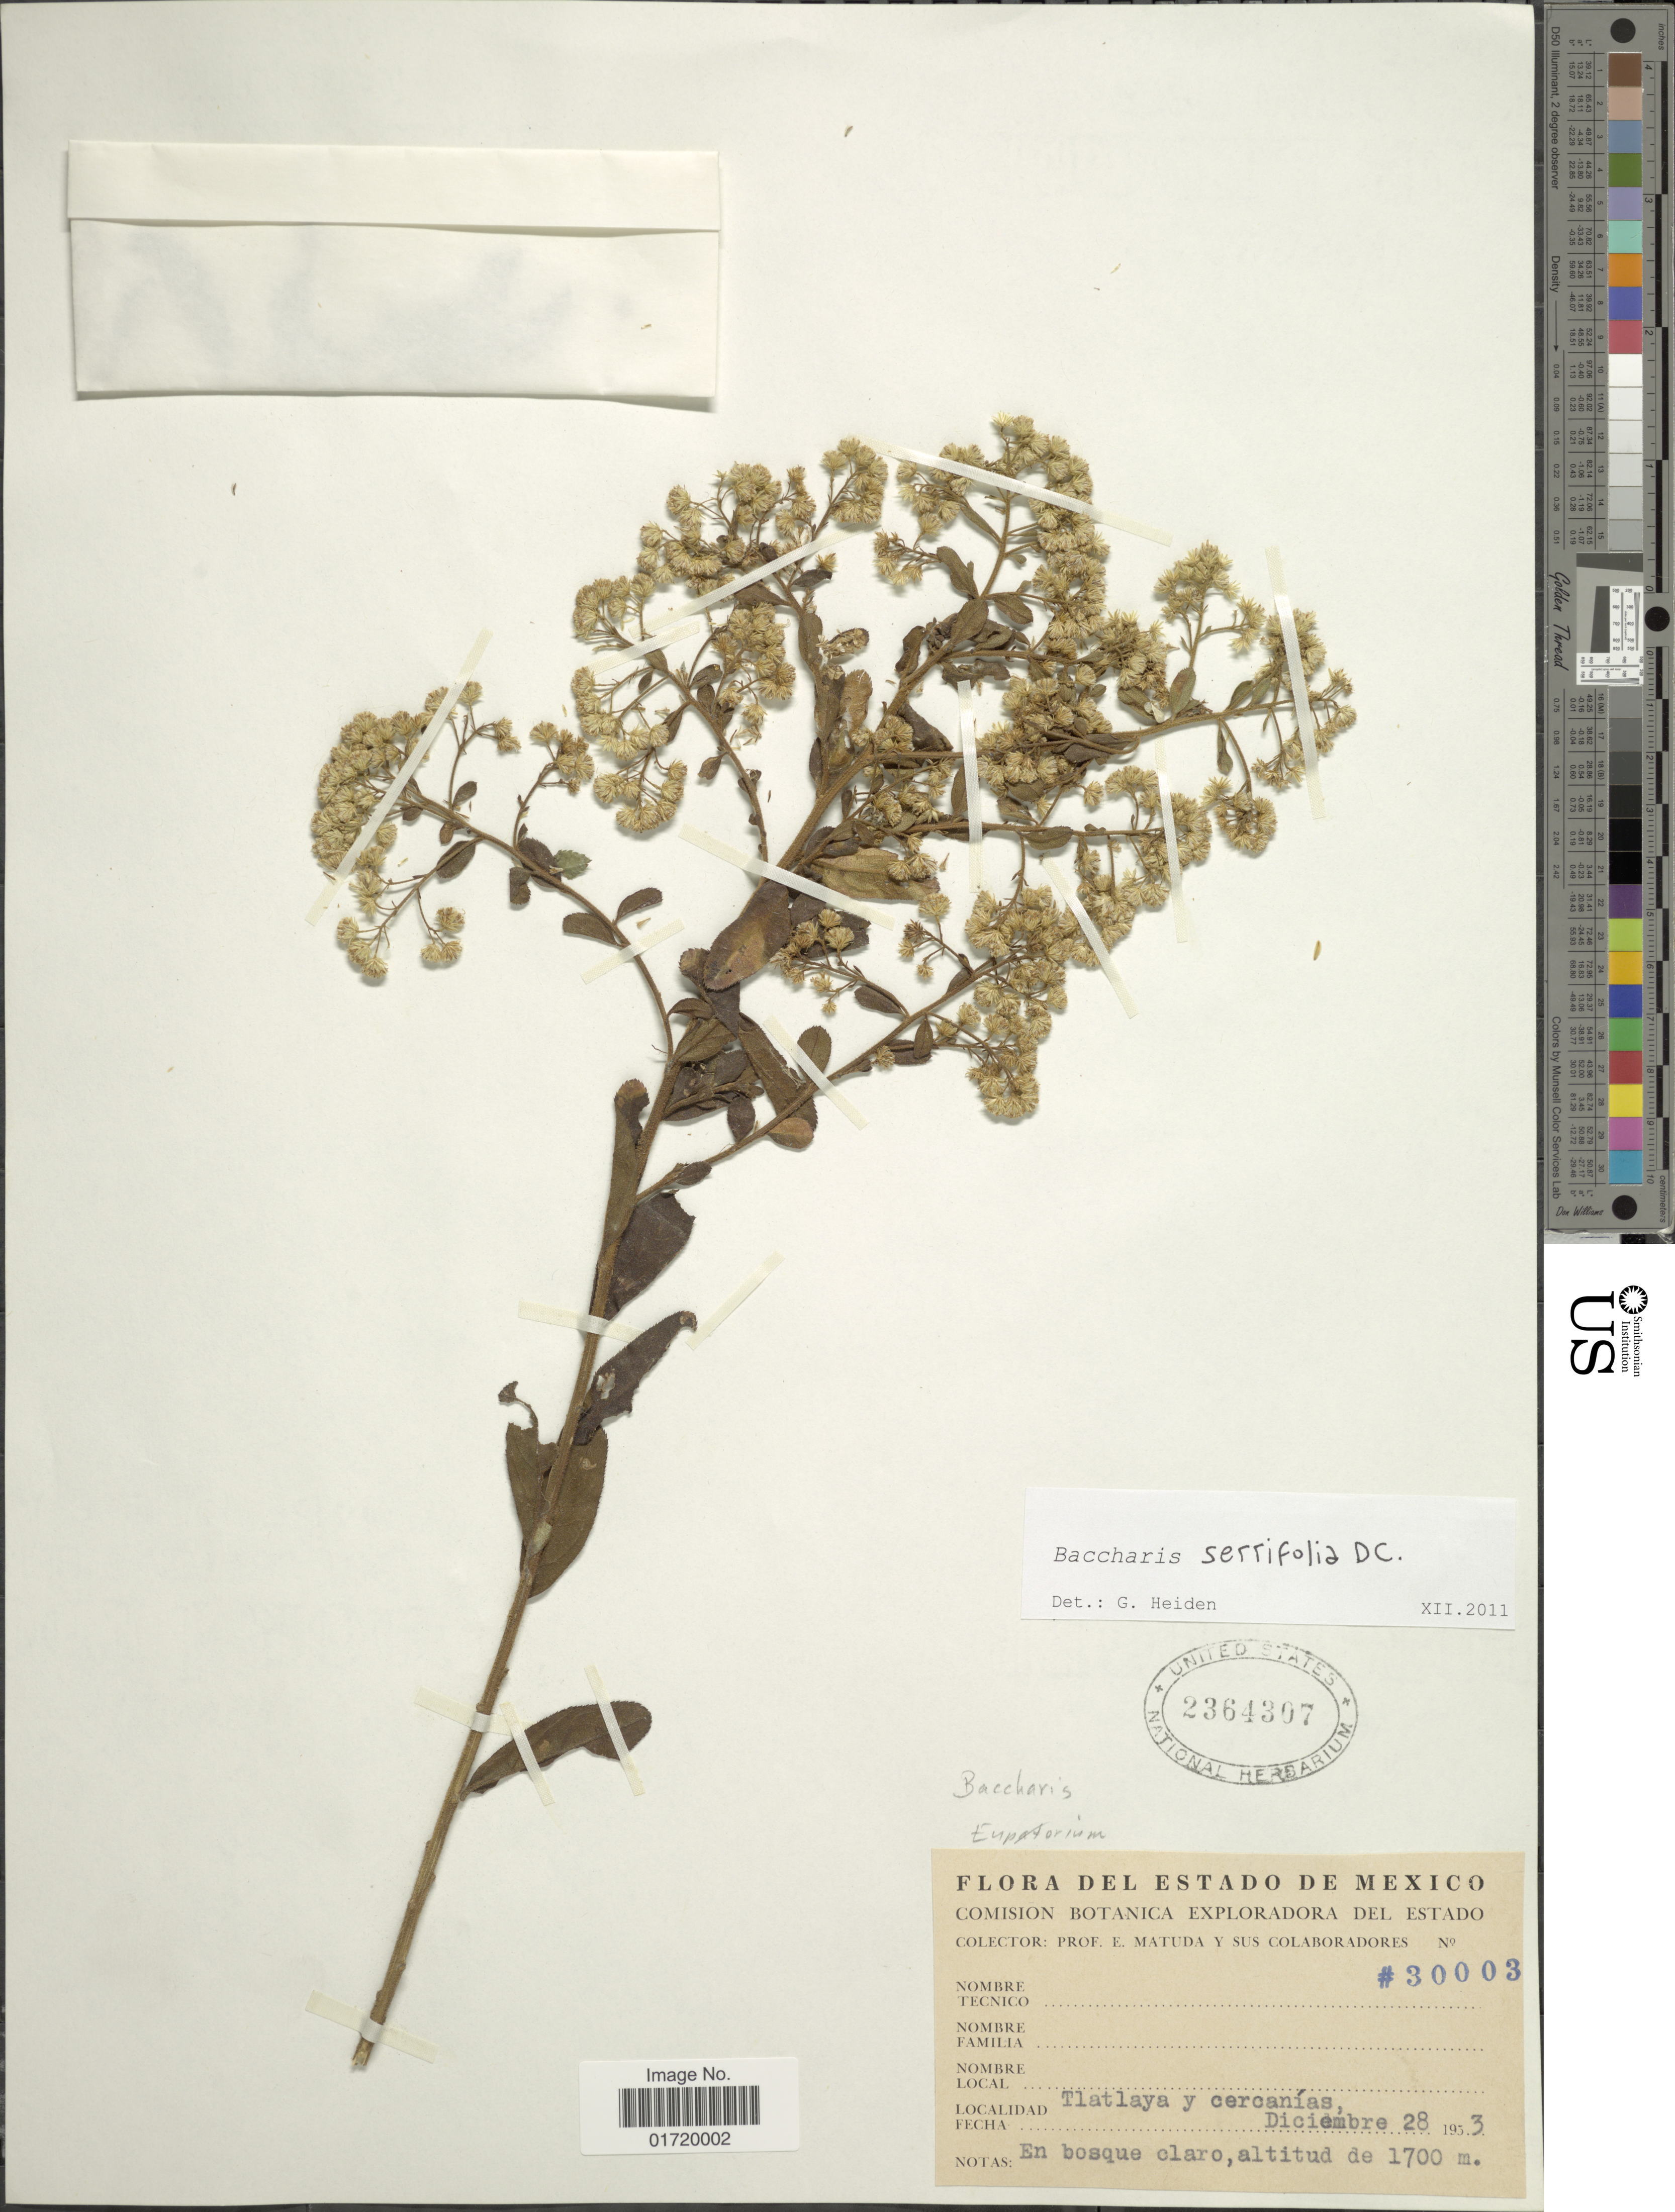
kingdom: Plantae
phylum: Tracheophyta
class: Magnoliopsida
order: Asterales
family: Asteraceae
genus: Baccharis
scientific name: Baccharis serrifolia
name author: DC.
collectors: E. Matuda & et al.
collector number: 30003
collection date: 1953-12-28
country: Mexico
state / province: México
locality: Tlatlaya y cercanias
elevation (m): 1700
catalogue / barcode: US 2364307